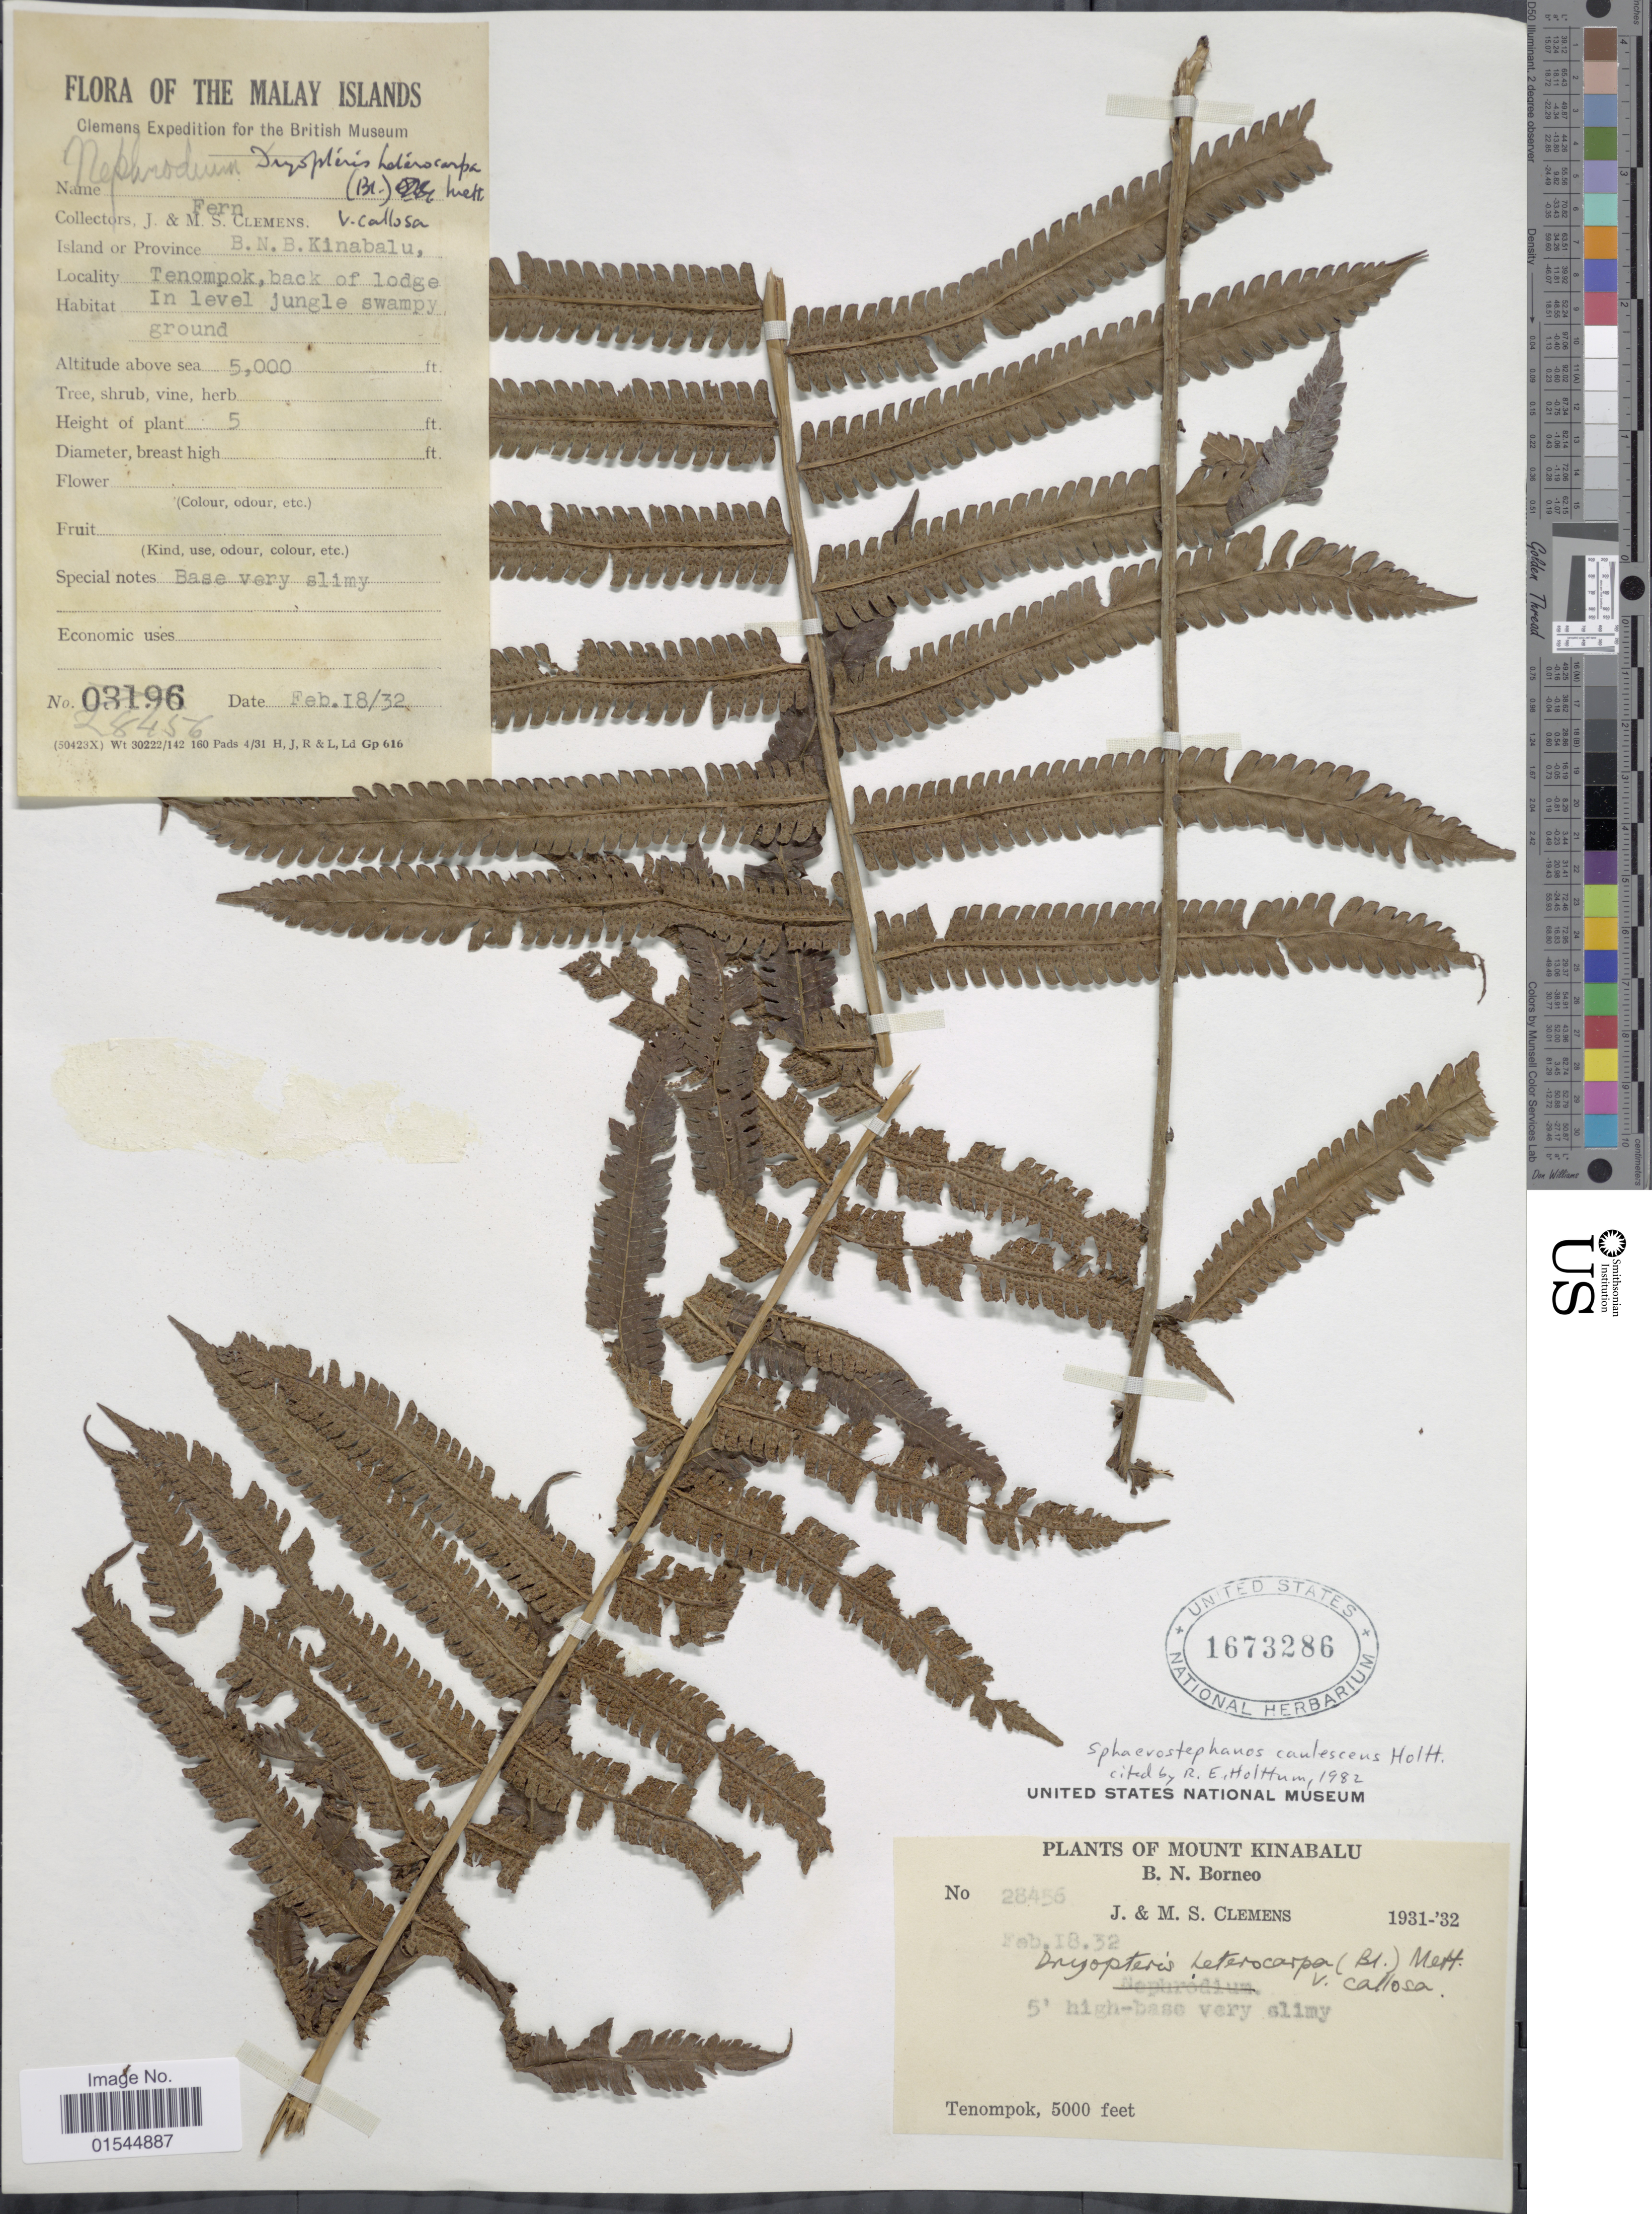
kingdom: Plantae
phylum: Tracheophyta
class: Polypodiopsida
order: Polypodiales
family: Thelypteridaceae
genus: Sphaerostephanos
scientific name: Sphaerostephanos caulescens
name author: Holttum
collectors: J. Clemens & M. S. Clemens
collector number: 28456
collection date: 1932-02-18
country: Malaysia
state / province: Sabah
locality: Malay Islands, Mount Kinabalu, B.N. Borneo, Tenompok, B.N.B., Kinabalu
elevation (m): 1524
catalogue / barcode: US 1673286